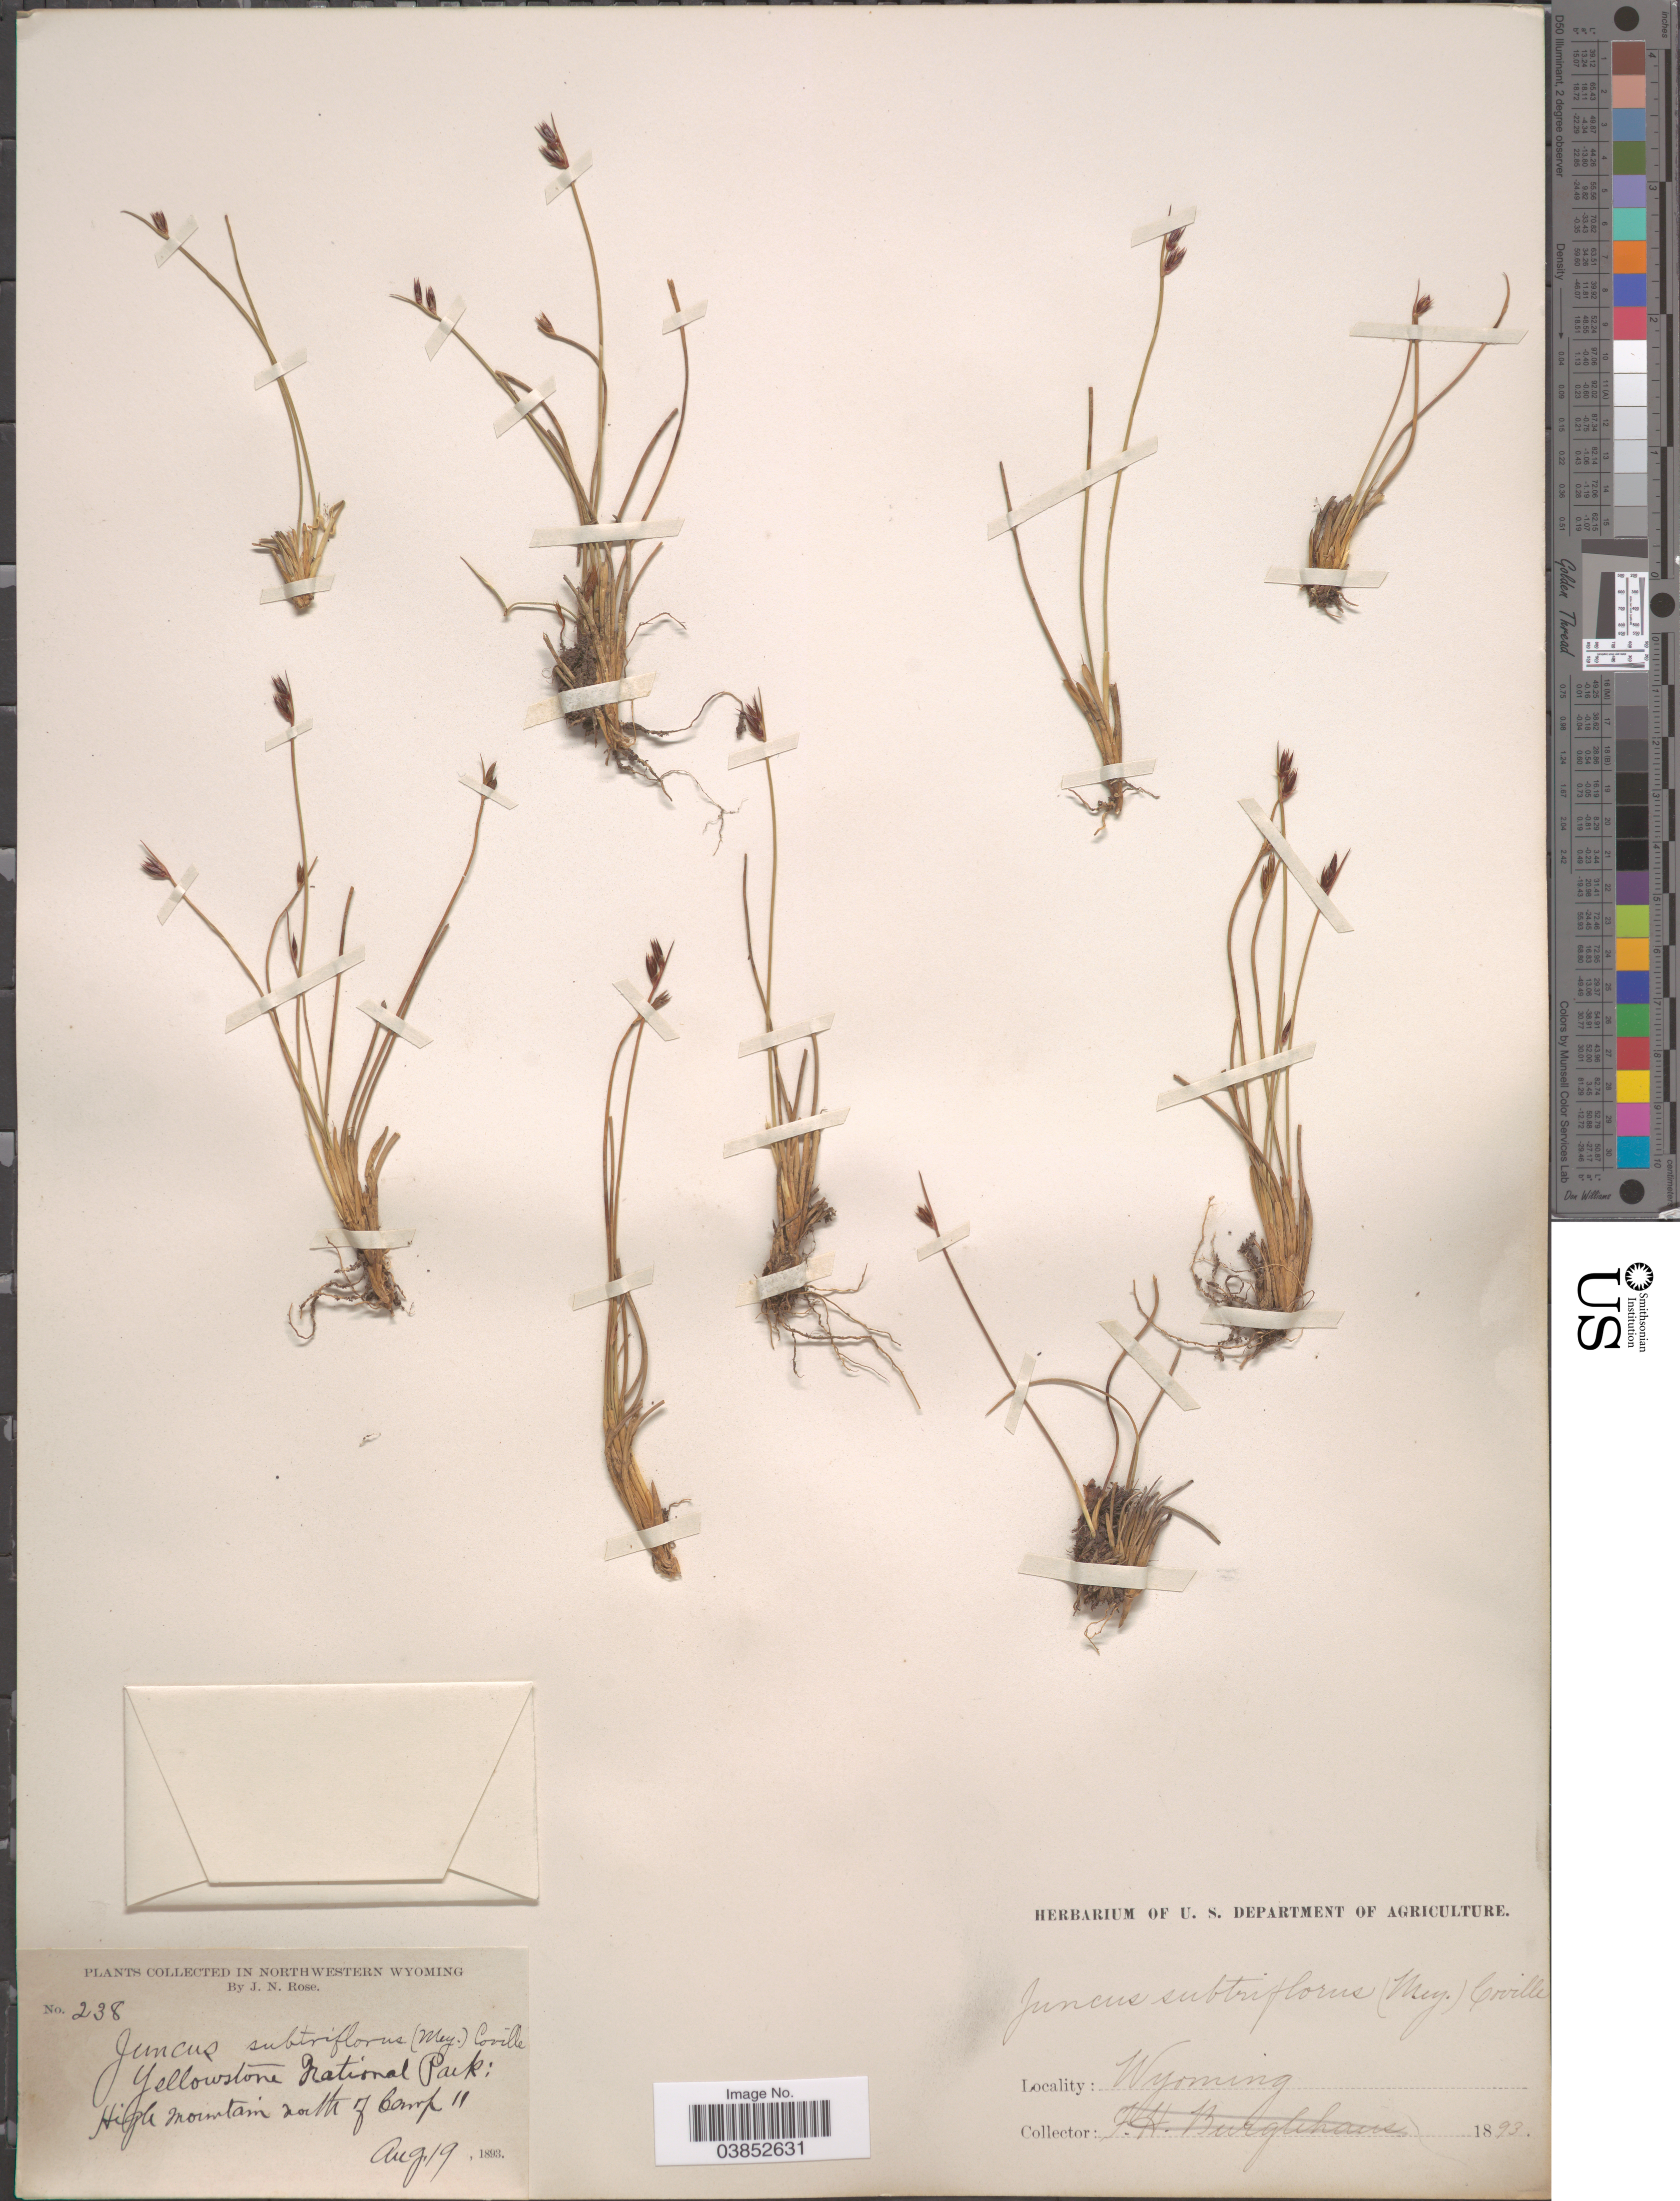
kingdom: Plantae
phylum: Tracheophyta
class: Liliopsida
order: Poales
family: Juncaceae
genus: Juncus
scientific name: Juncus drummondii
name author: E. Mey.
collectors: J. N. Rose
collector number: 238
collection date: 1893-08-19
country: United States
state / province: Wyoming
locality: In Northwestern Wyoming. Yellowstone National Park: High mountain north of Camp 11.